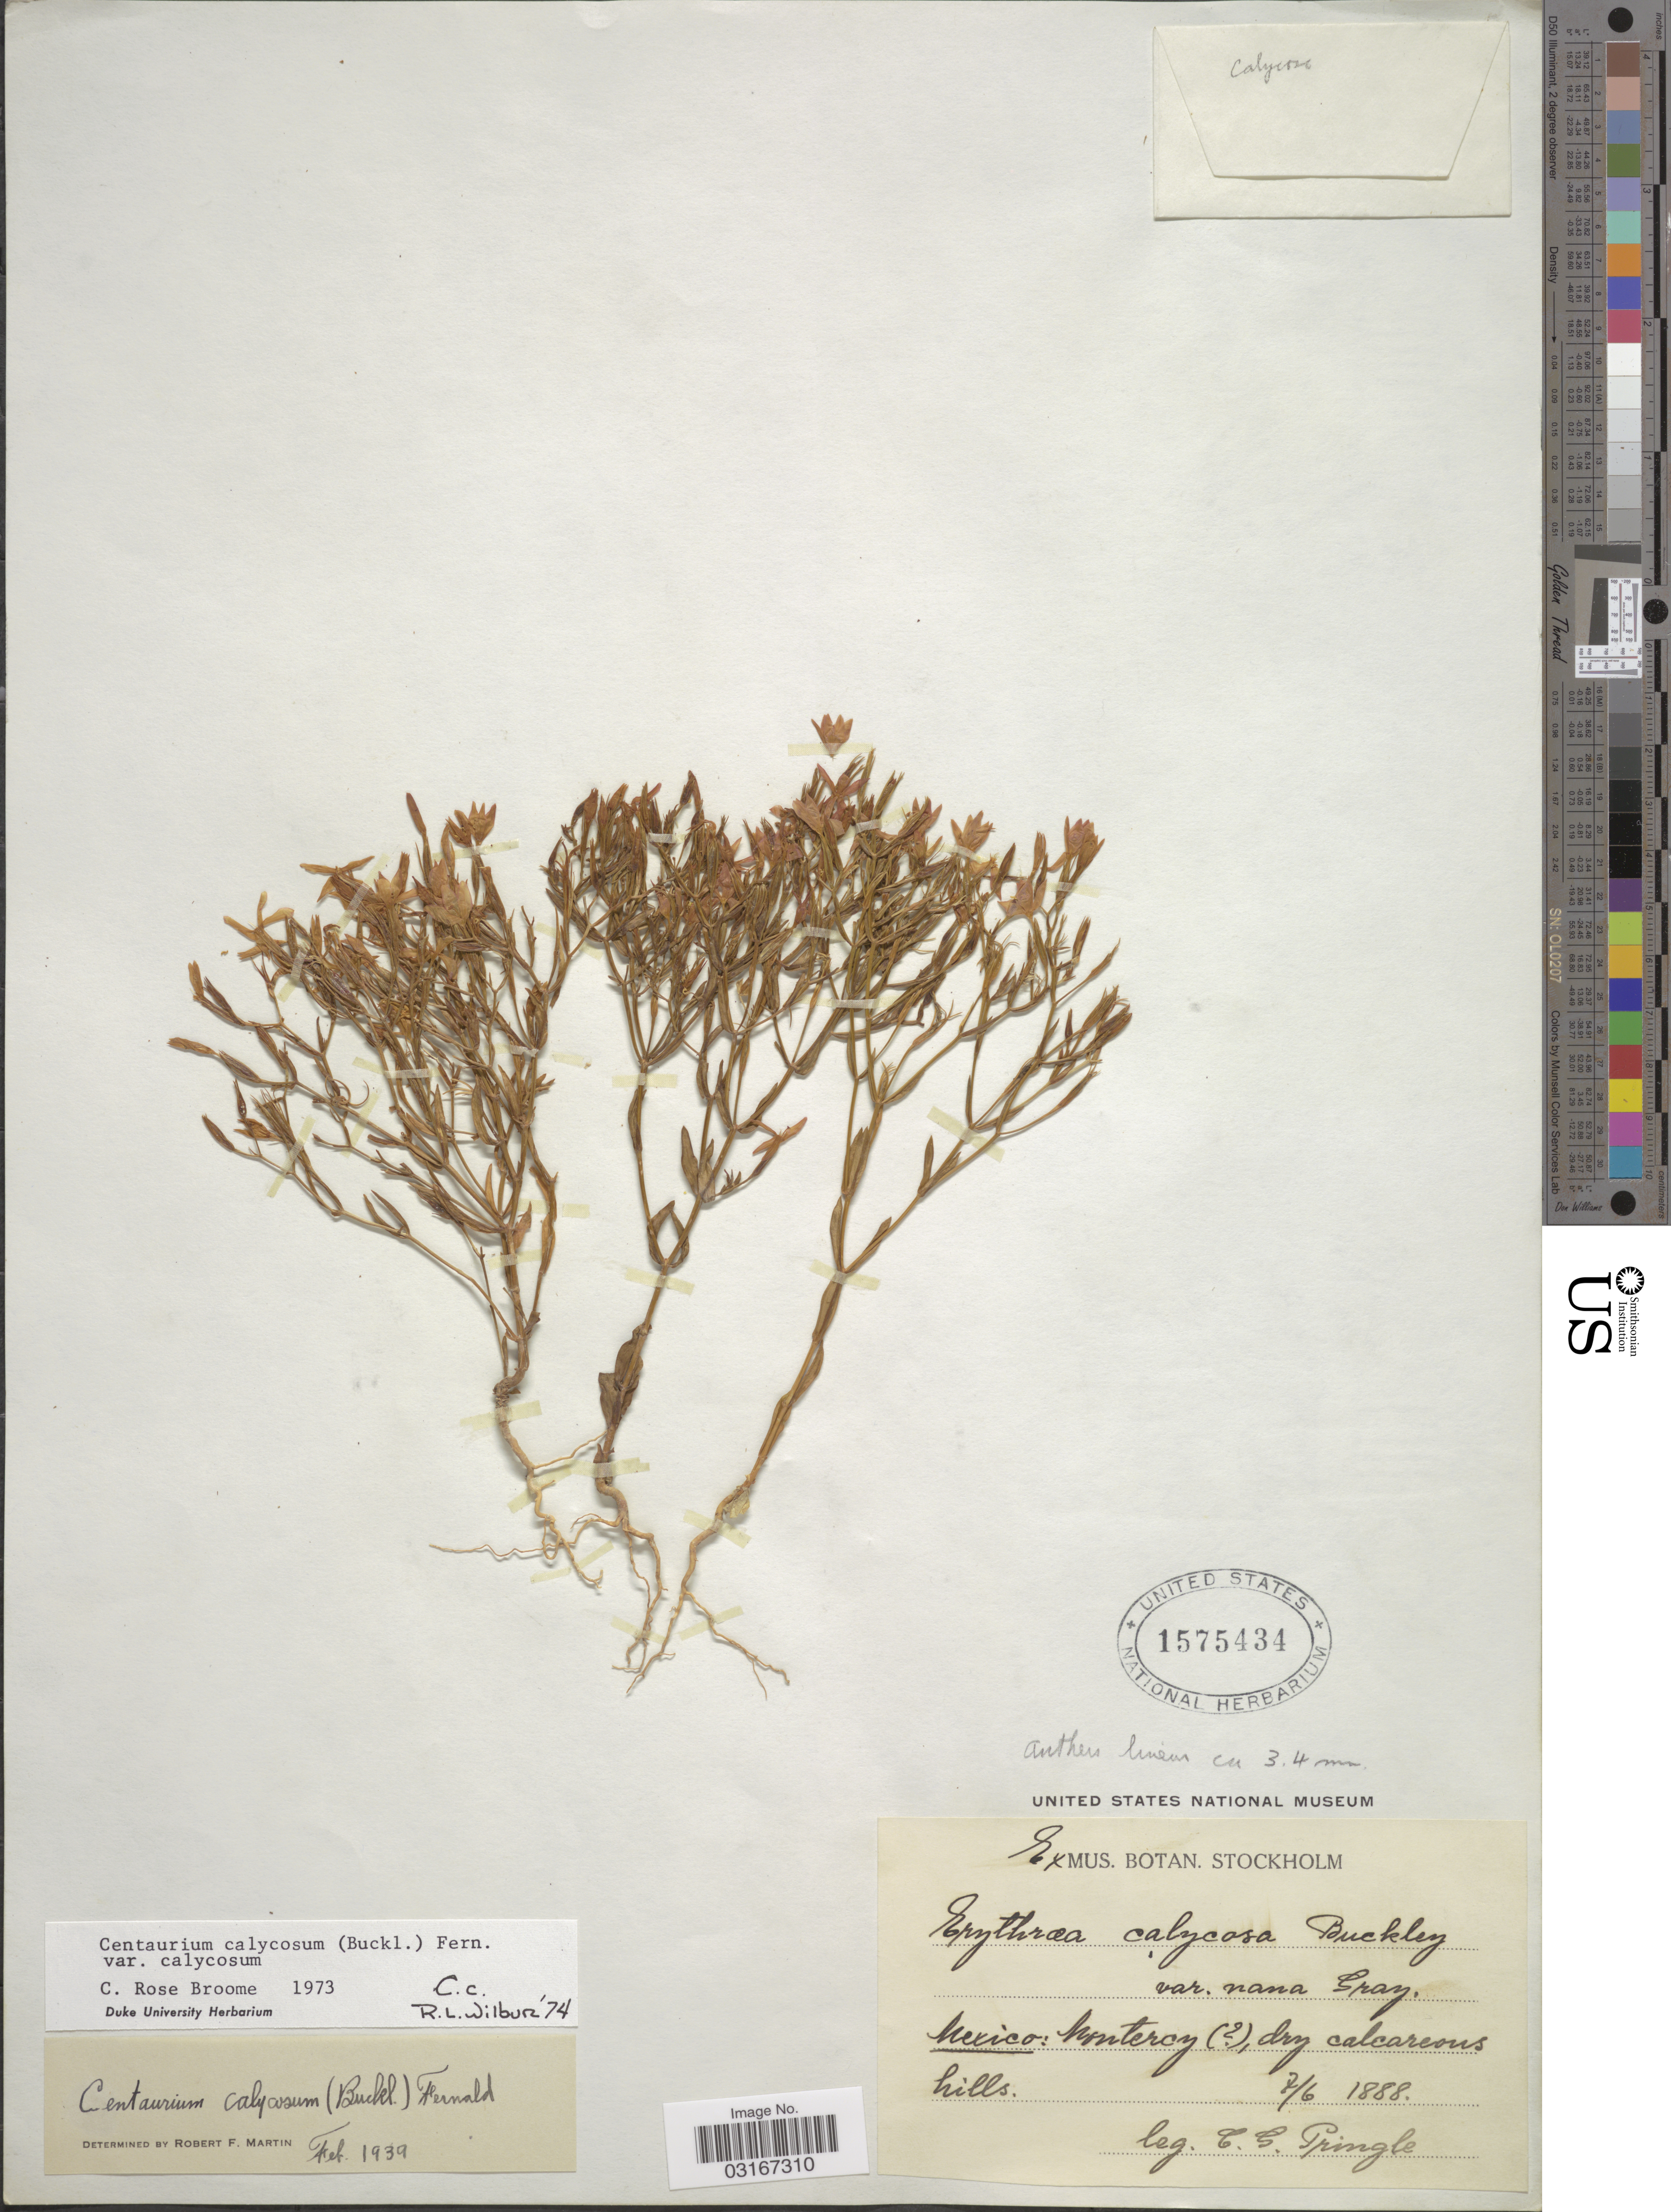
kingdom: Plantae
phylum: Tracheophyta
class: Magnoliopsida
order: Gentianales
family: Gentianaceae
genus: Centaurium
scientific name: Centaurium calycosum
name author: (Buckley) Buckley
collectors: C. G. Pringle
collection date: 1888-06-07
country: Mexico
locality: Monterey ( [unsure placement]), dry calcareous hills.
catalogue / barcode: US 1575434